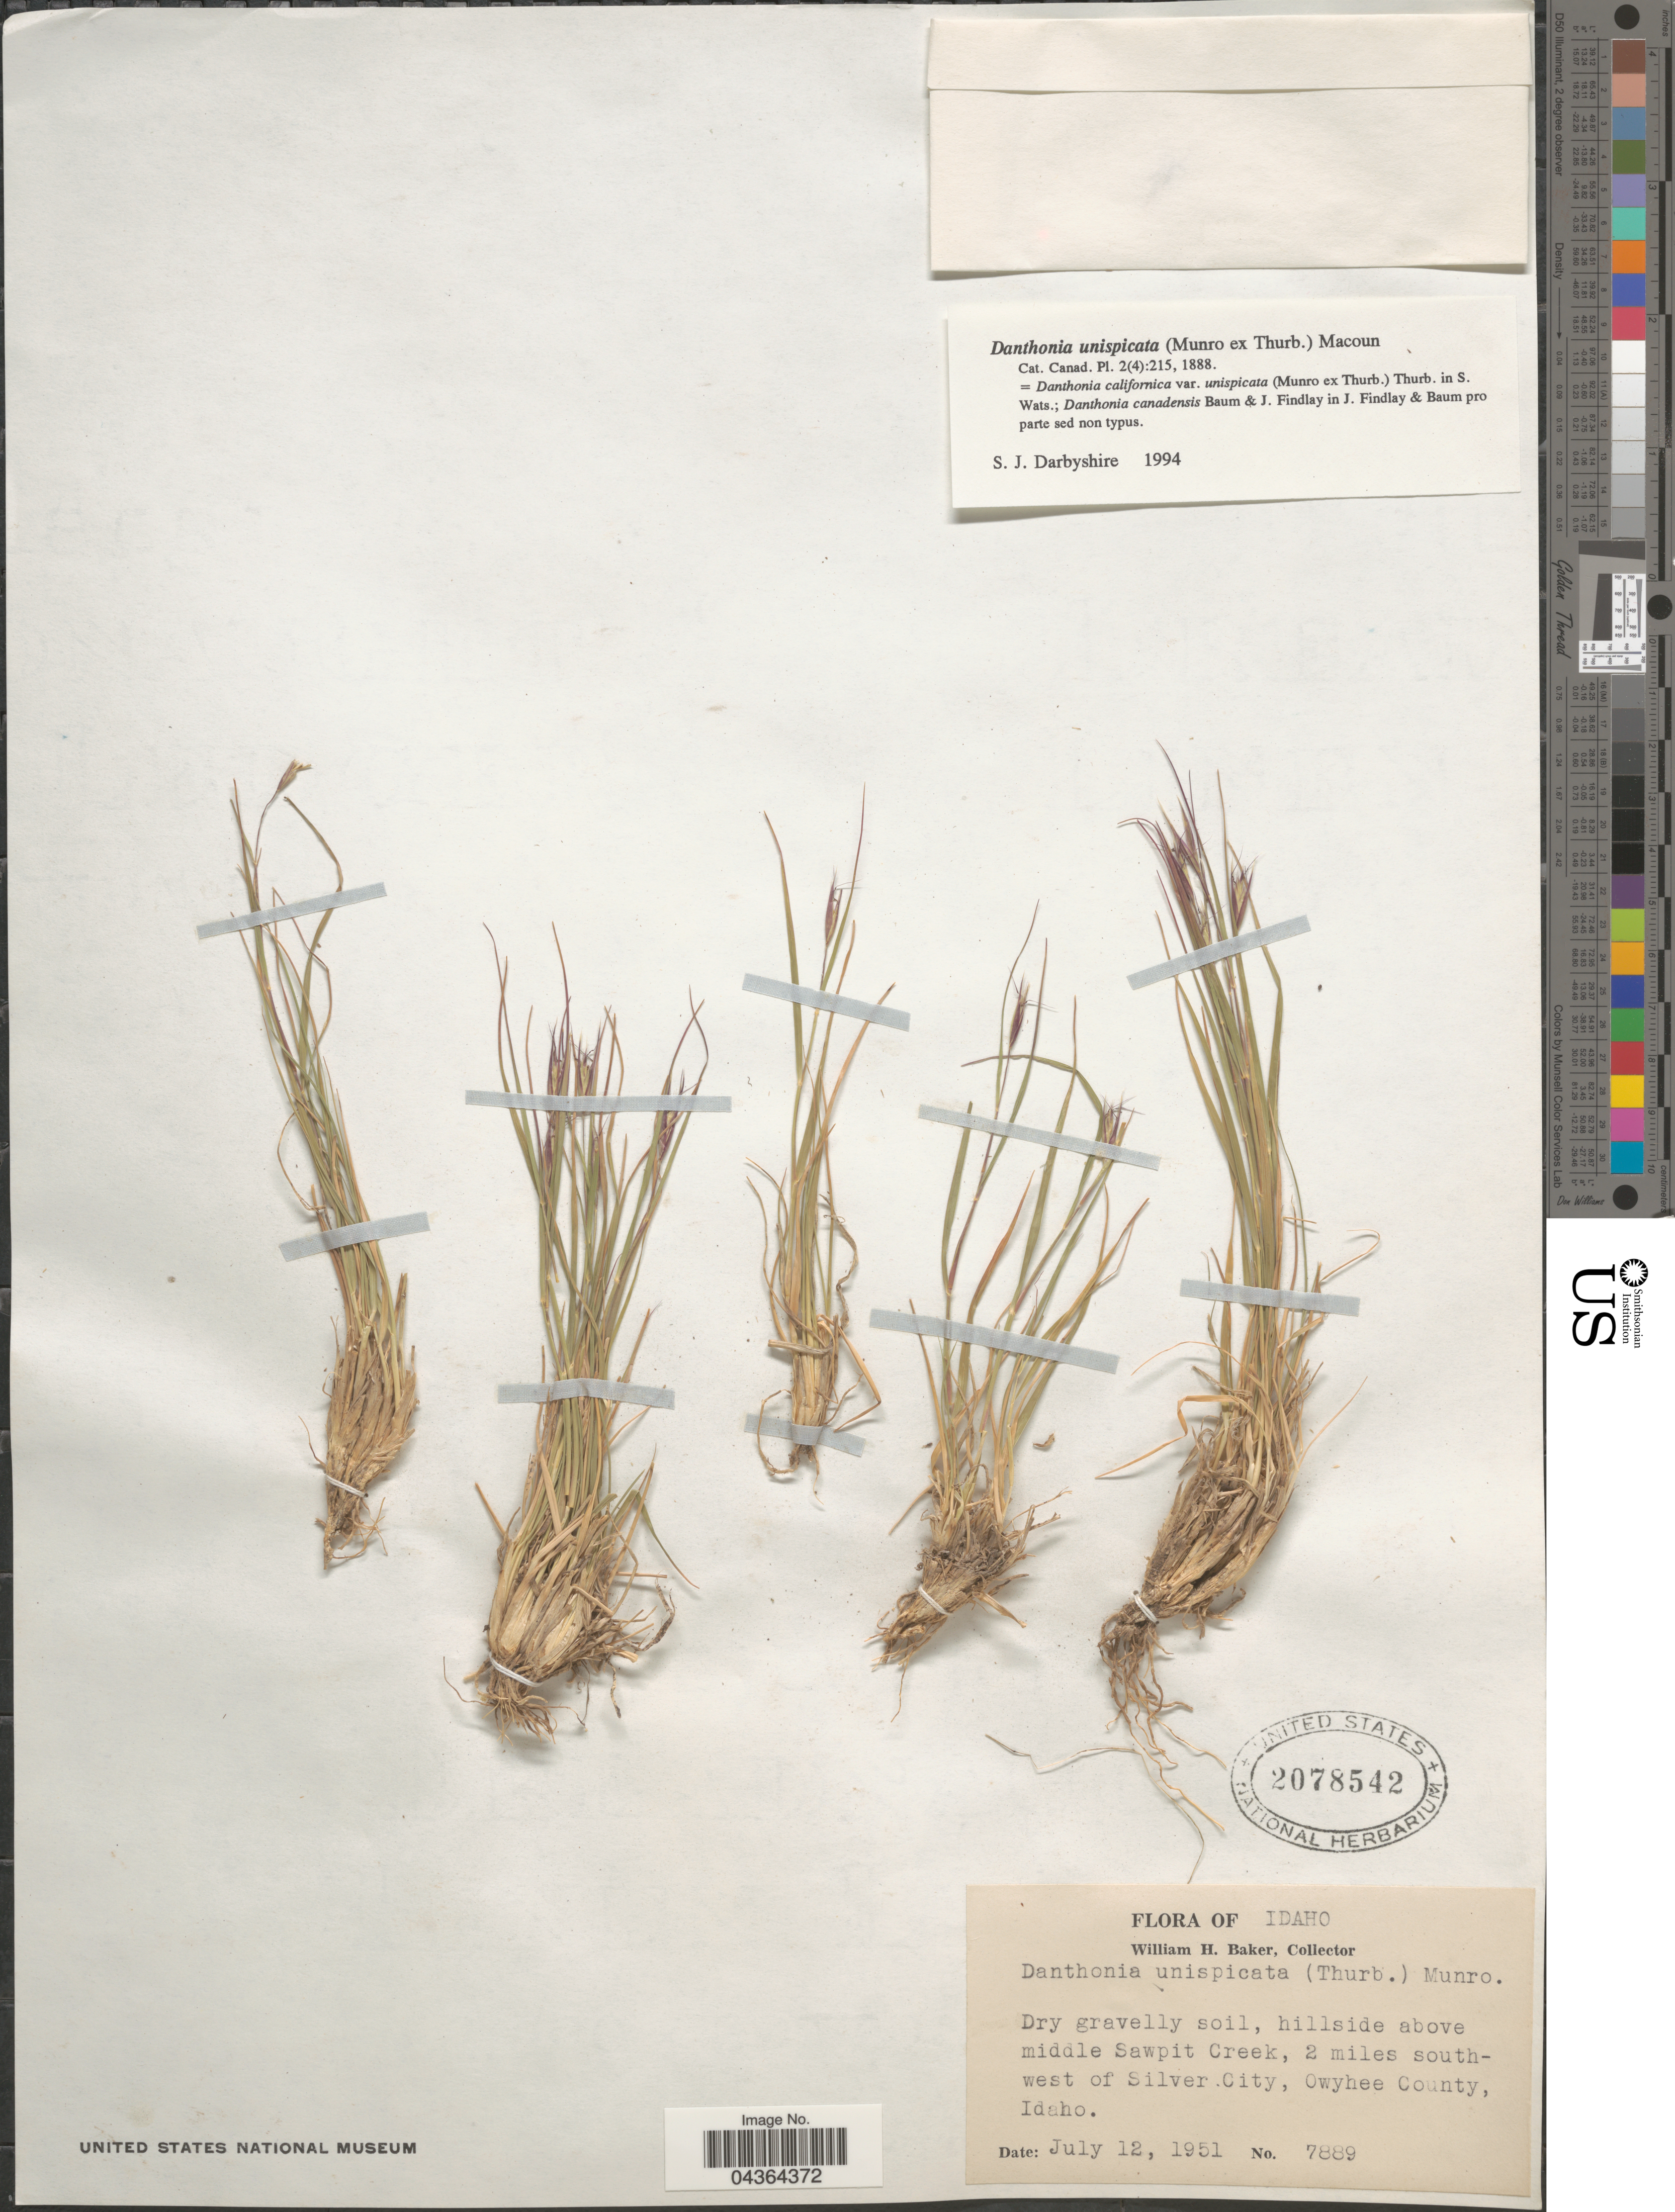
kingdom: Plantae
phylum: Tracheophyta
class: Liliopsida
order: Poales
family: Poaceae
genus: Danthonia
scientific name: Danthonia unispicata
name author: (Thurb.) Munro ex Macoun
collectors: W. H. Baker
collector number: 7889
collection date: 1951-07-12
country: United States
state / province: Idaho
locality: Dry gravelly soil, hillside above middle Sawpit Creek, 2 miles southwest of Silver City, Owyhee County.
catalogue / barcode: US 2078542